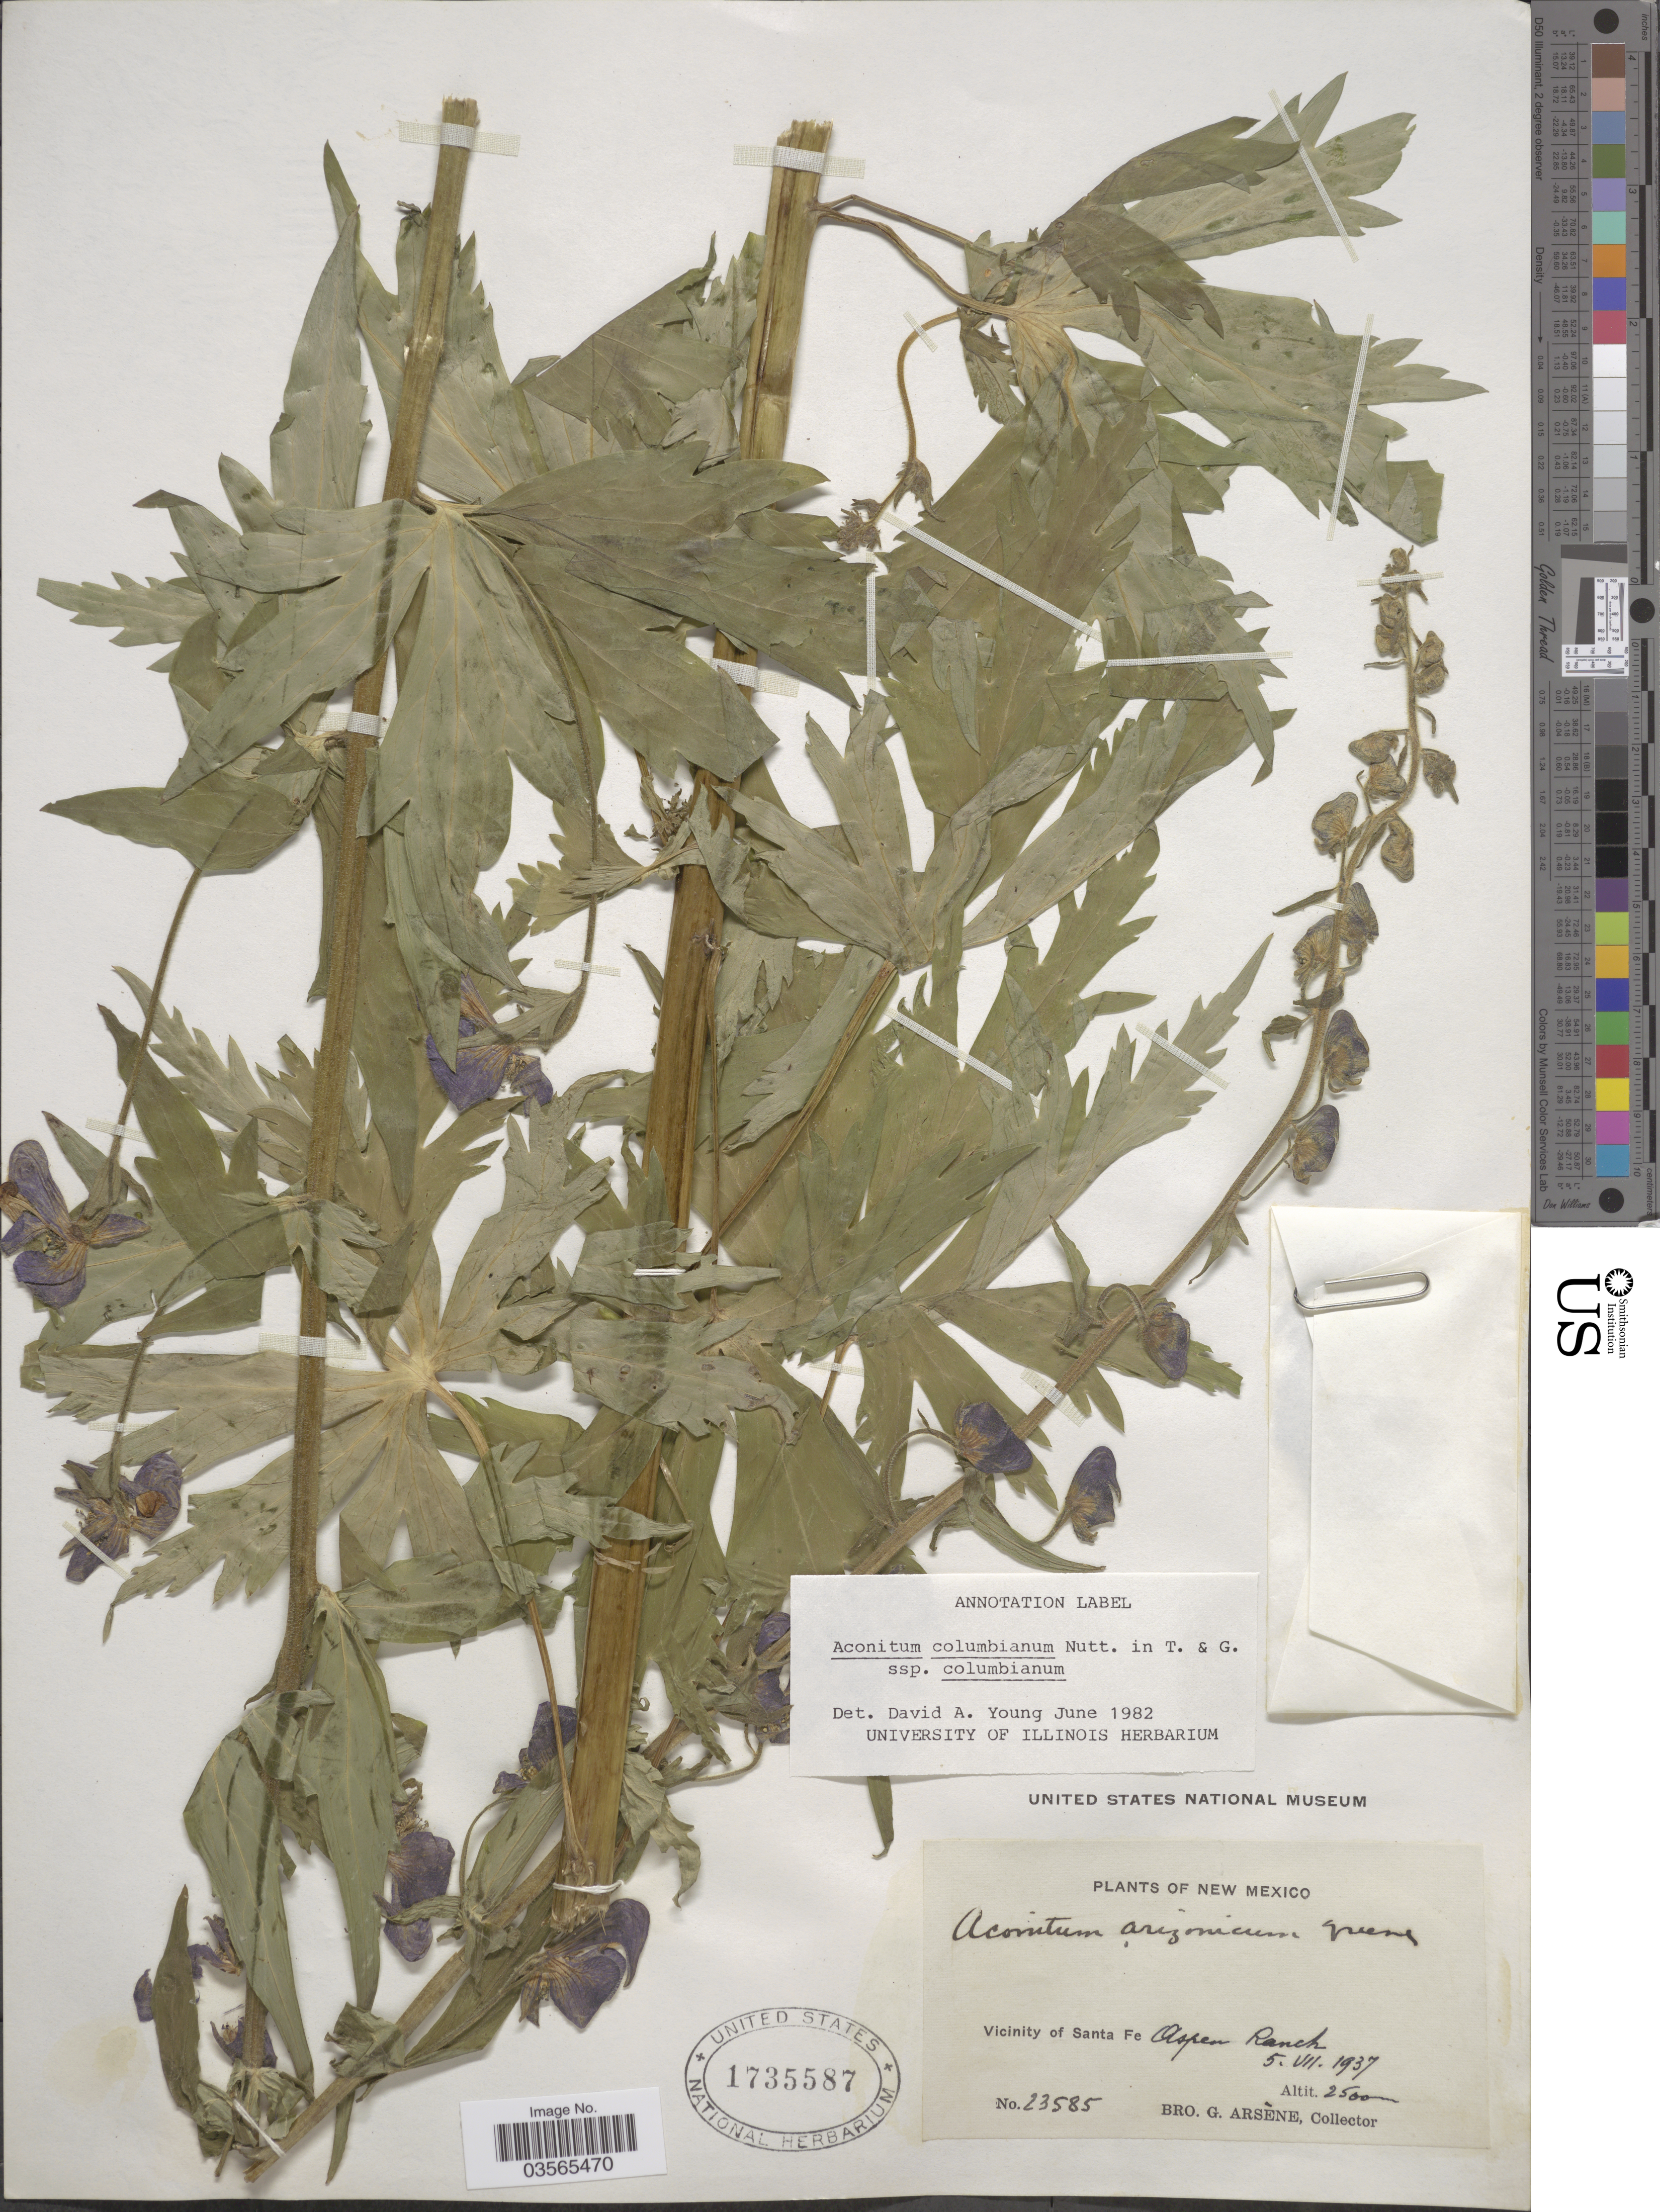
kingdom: Plantae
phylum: Tracheophyta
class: Magnoliopsida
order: Ranunculales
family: Ranunculaceae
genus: Aconitum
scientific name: Aconitum columbianum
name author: Nutt.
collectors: Bro. G. Arsène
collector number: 23585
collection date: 1937-07-05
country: United States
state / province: New Mexico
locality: Vicinity of Santa Fe. Aspen Ranch.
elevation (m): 2500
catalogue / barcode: US 1735587